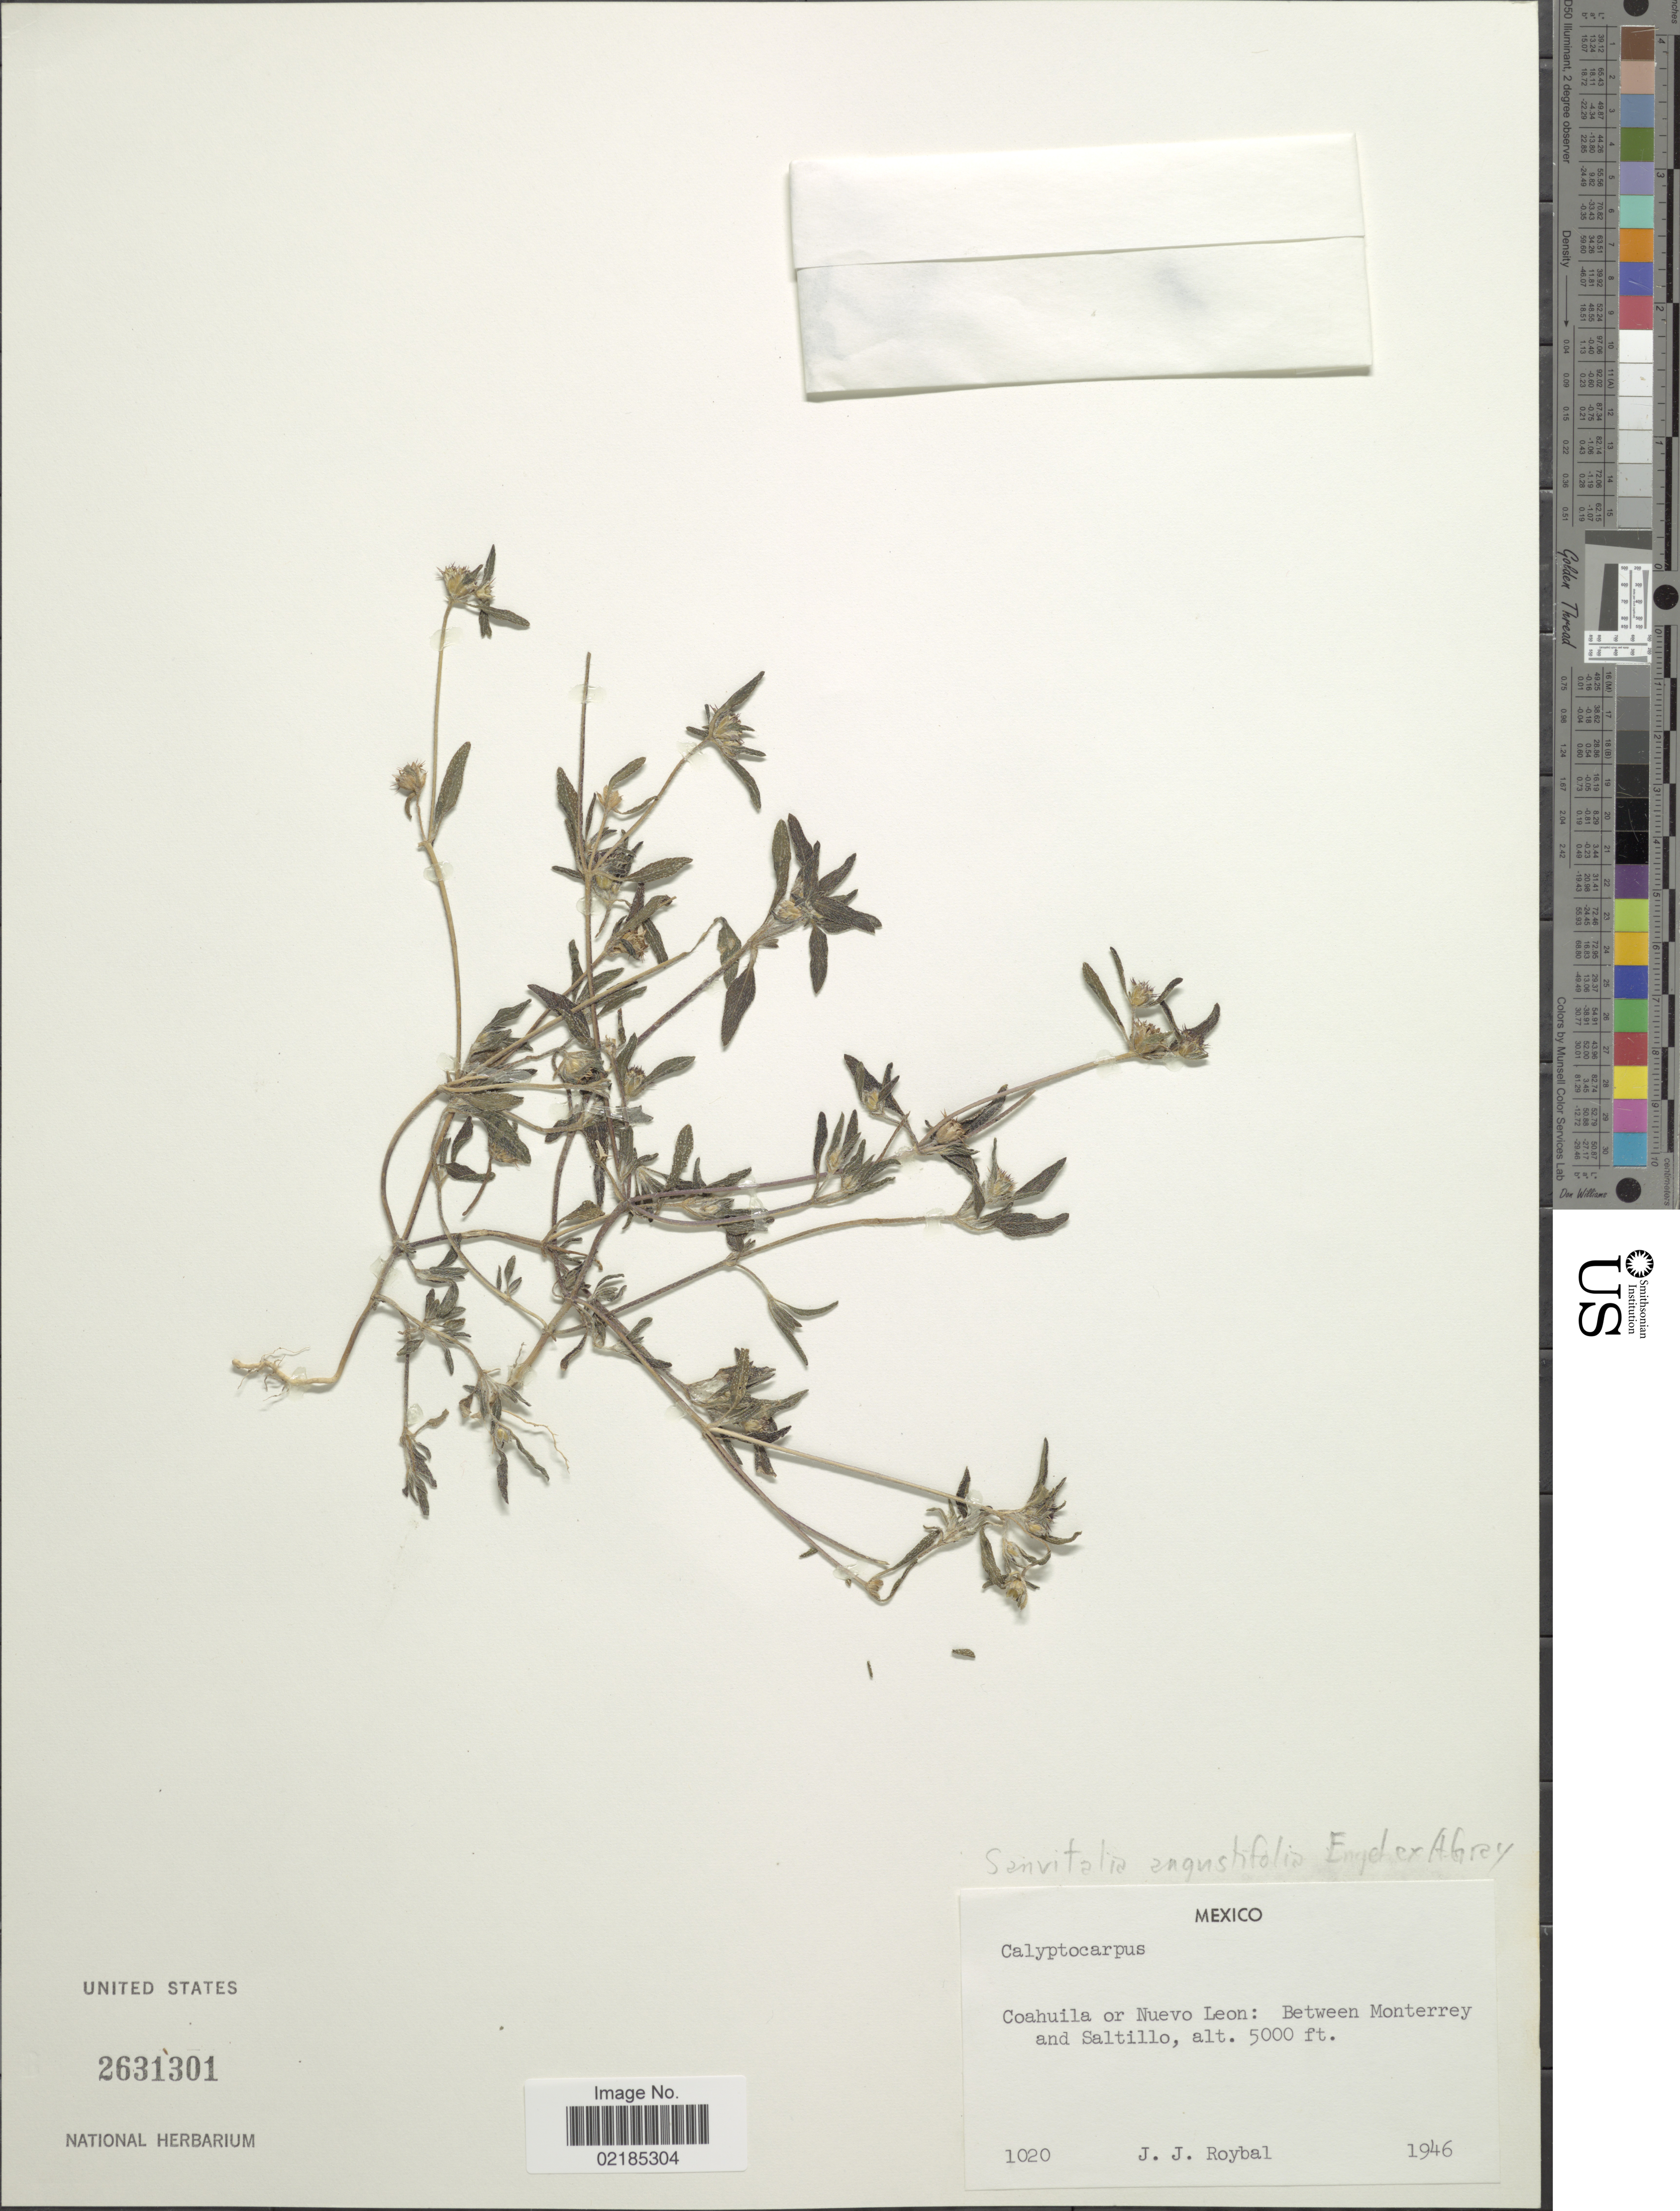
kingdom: Plantae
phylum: Tracheophyta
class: Magnoliopsida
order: Asterales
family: Asteraceae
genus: Sanvitalia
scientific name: Sanvitalia angustifolia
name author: Engelm. ex A. Gray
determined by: Skibicki, Samuel V.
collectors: J. J. Roybal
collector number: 1020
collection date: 1946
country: Mexico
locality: Coahuila or Nuevo Leon: Between Monterrey and Saltillo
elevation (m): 1524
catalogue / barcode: US 2631301